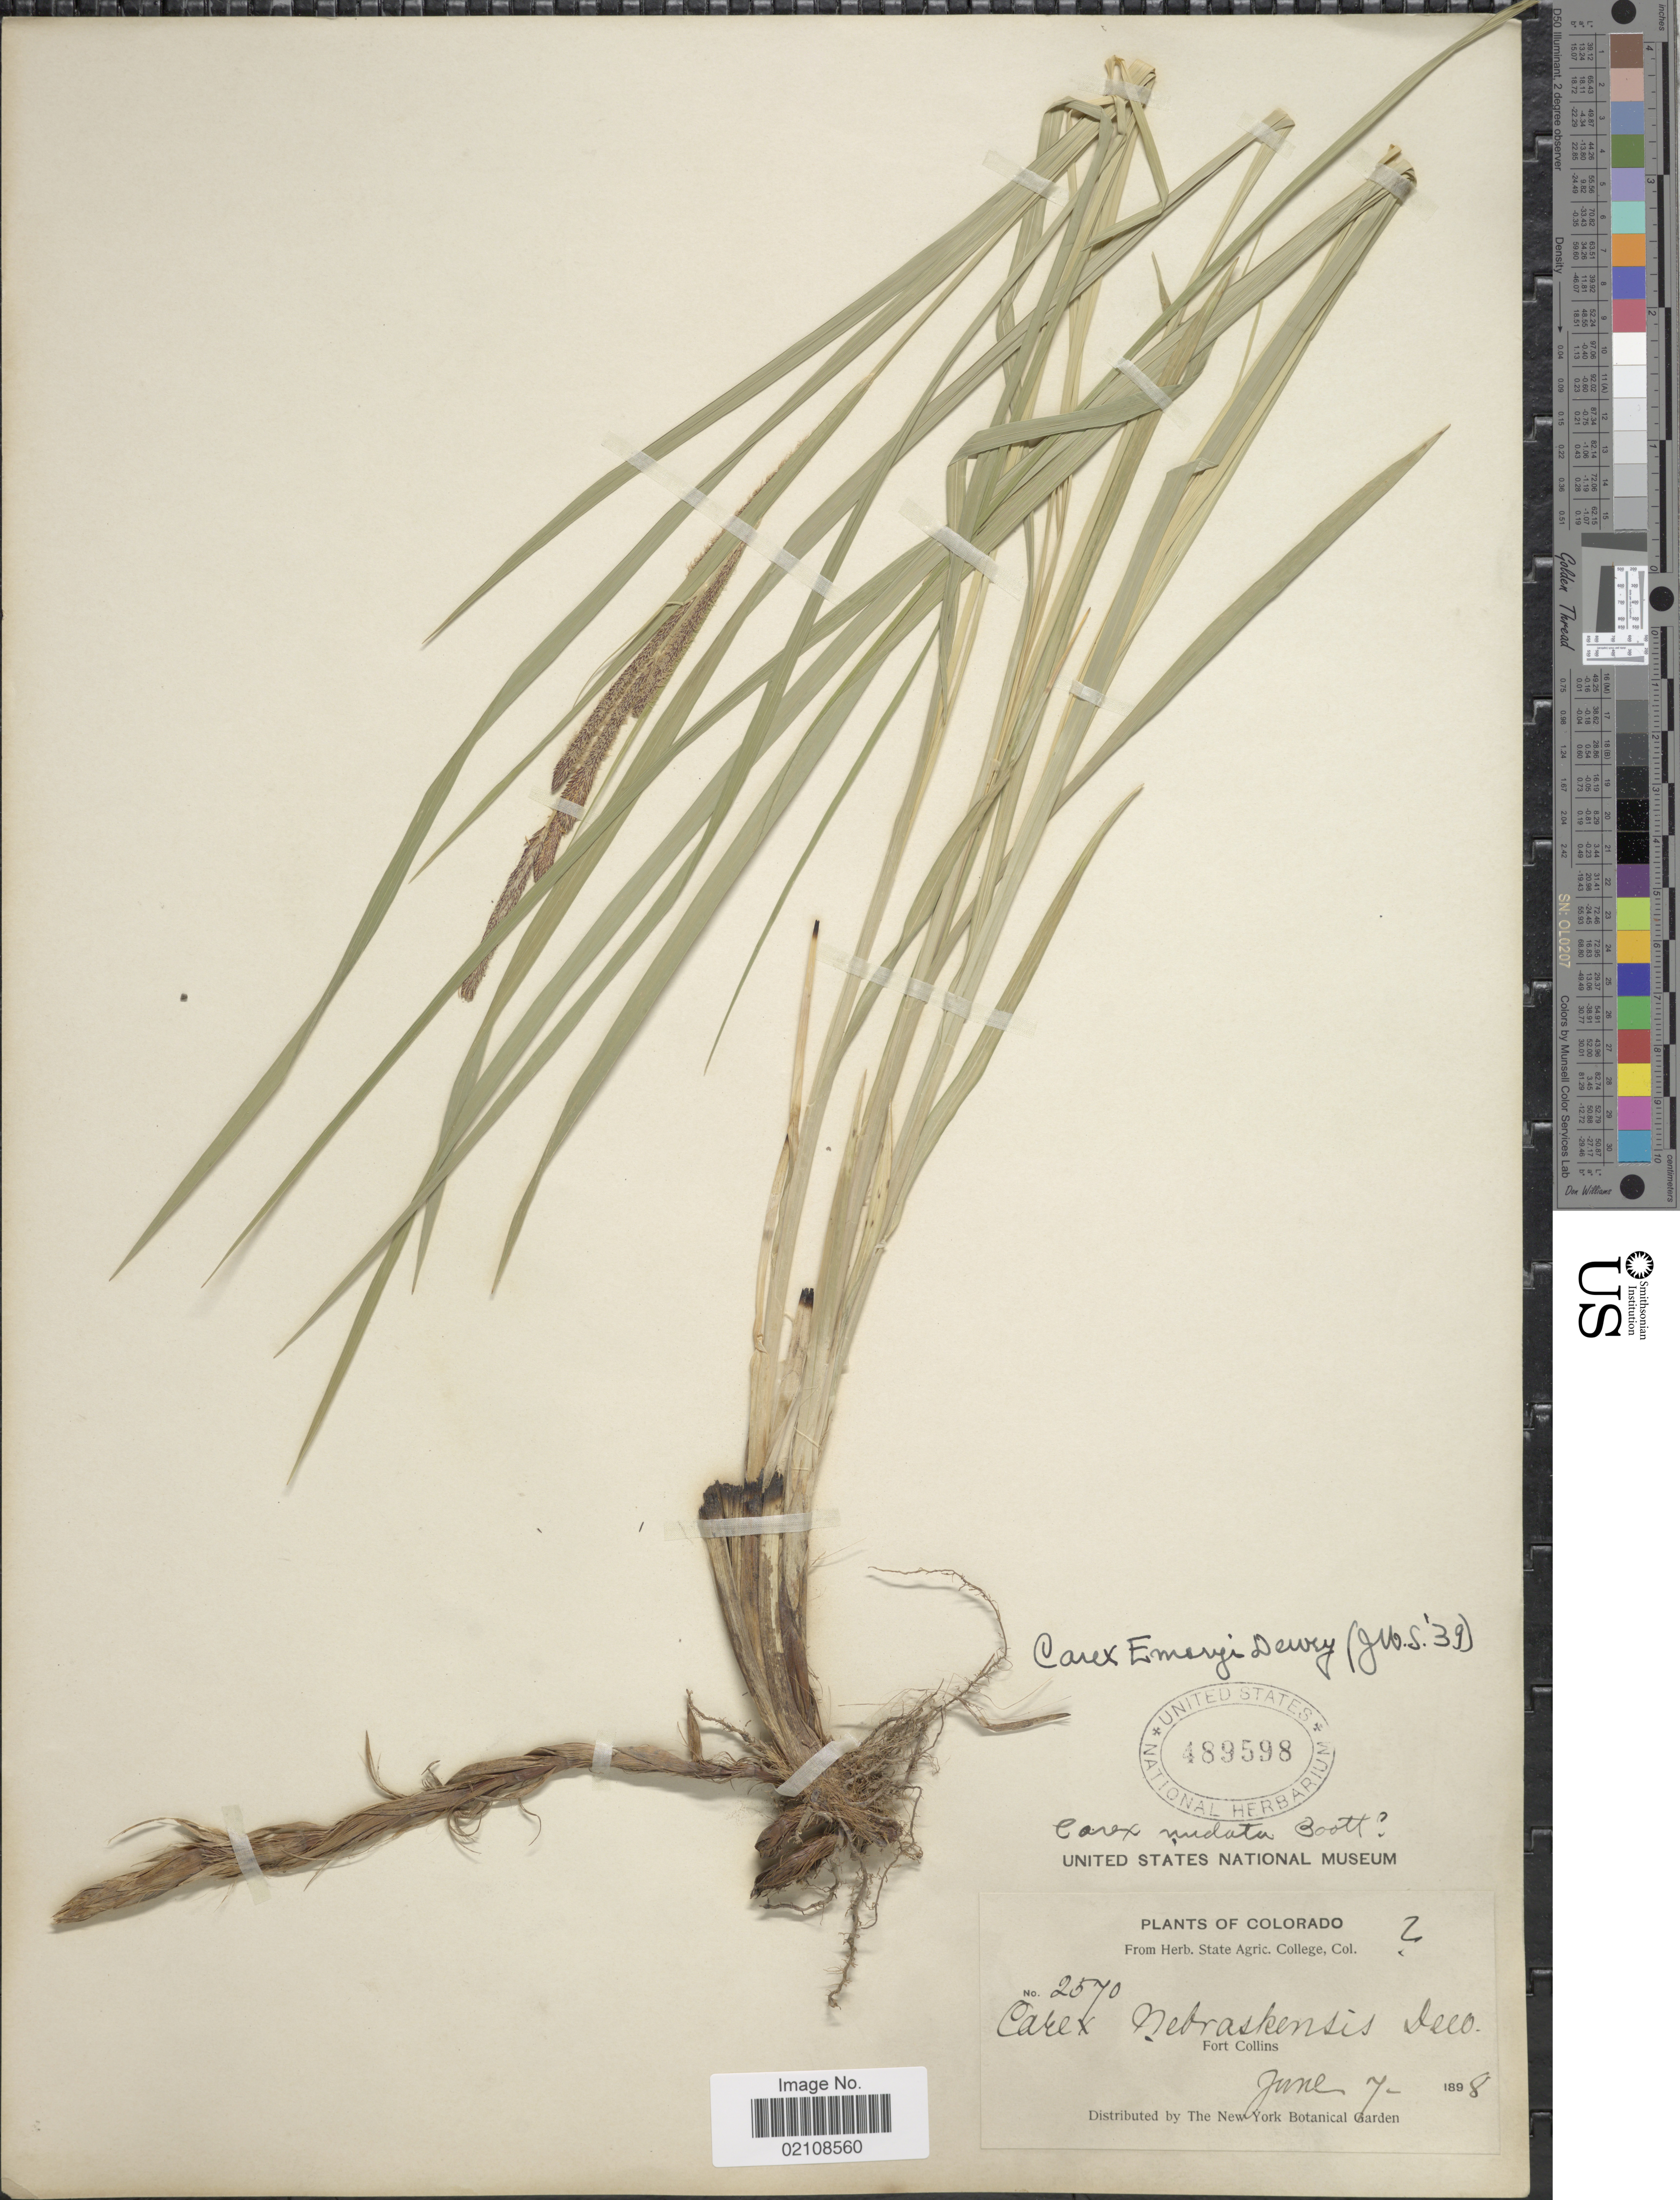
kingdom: Plantae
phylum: Tracheophyta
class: Liliopsida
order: Poales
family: Cyperaceae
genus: Carex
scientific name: Carex emoryi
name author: Dewey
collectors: ex herb. State Agric. College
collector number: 2570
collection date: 1898-06-07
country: United States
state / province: Colorado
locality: Fort Collins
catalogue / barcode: US 489598